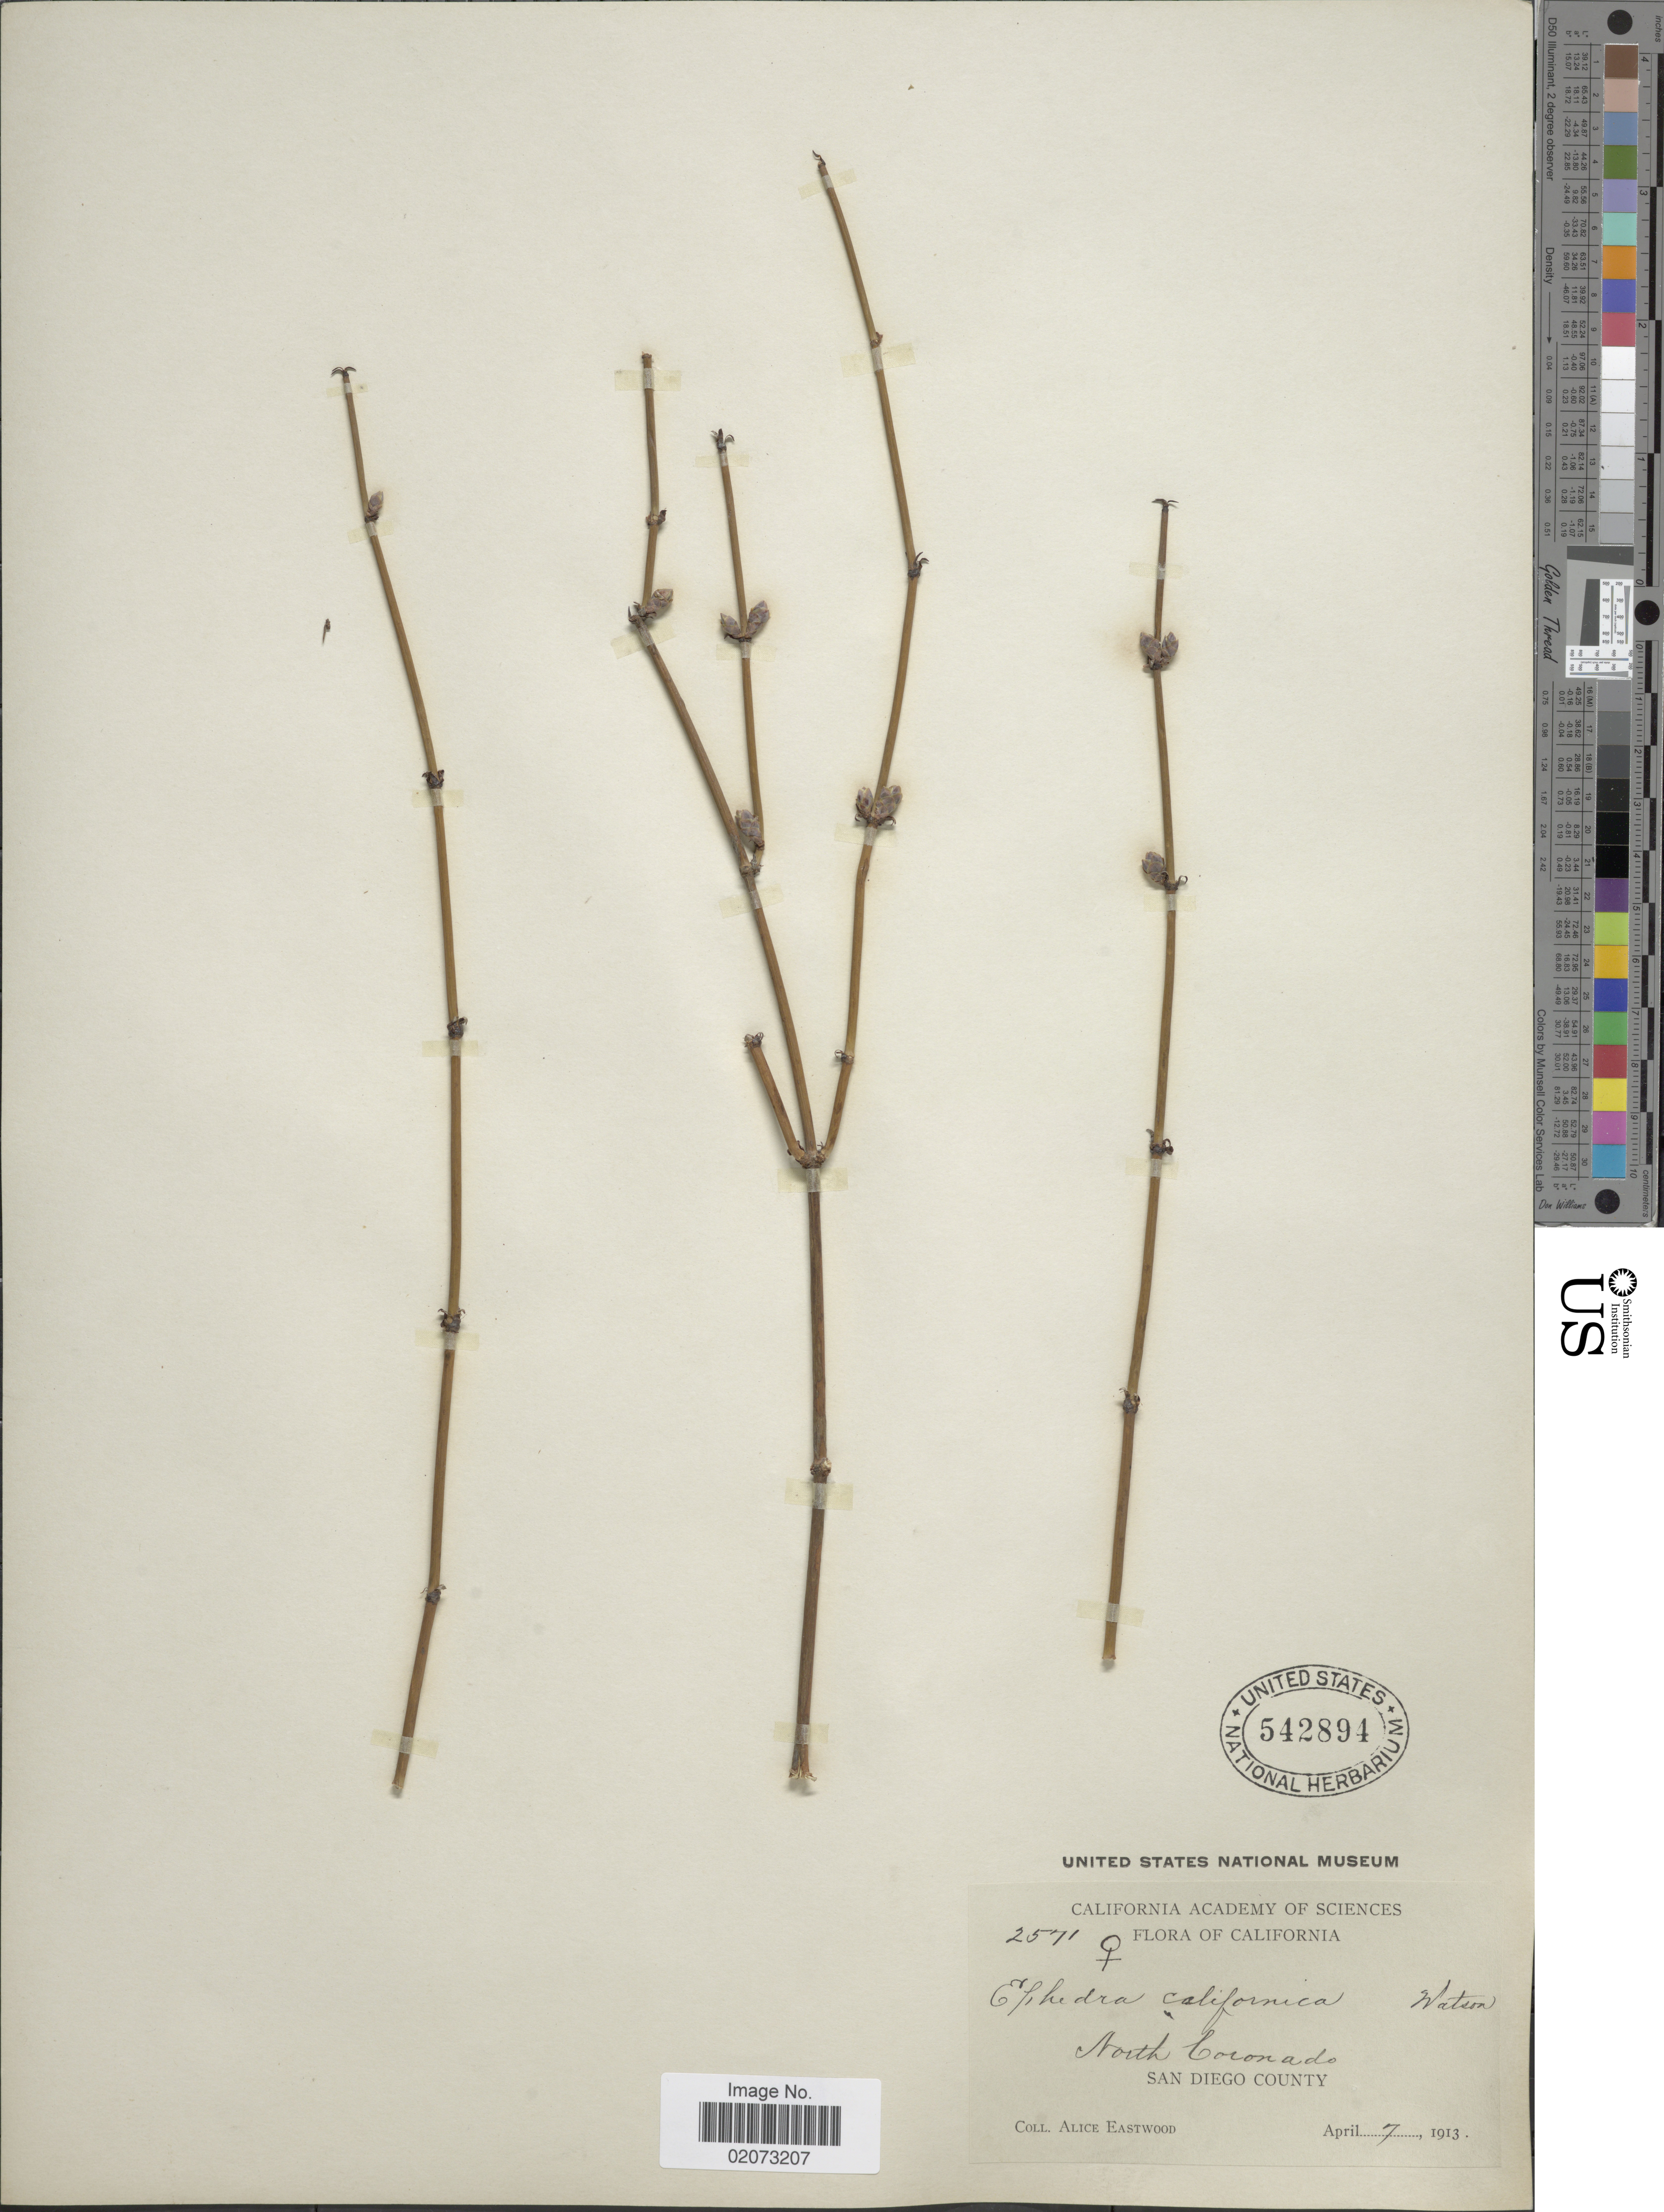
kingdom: Plantae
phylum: Tracheophyta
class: Gnetopsida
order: Ephedrales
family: Ephedraceae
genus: Ephedra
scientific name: Ephedra californica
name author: S. Watson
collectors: A. Eastwood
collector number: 2571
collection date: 1913-04-07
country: United States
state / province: California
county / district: San Diego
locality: North Coronado. San Diego County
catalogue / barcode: US 542894